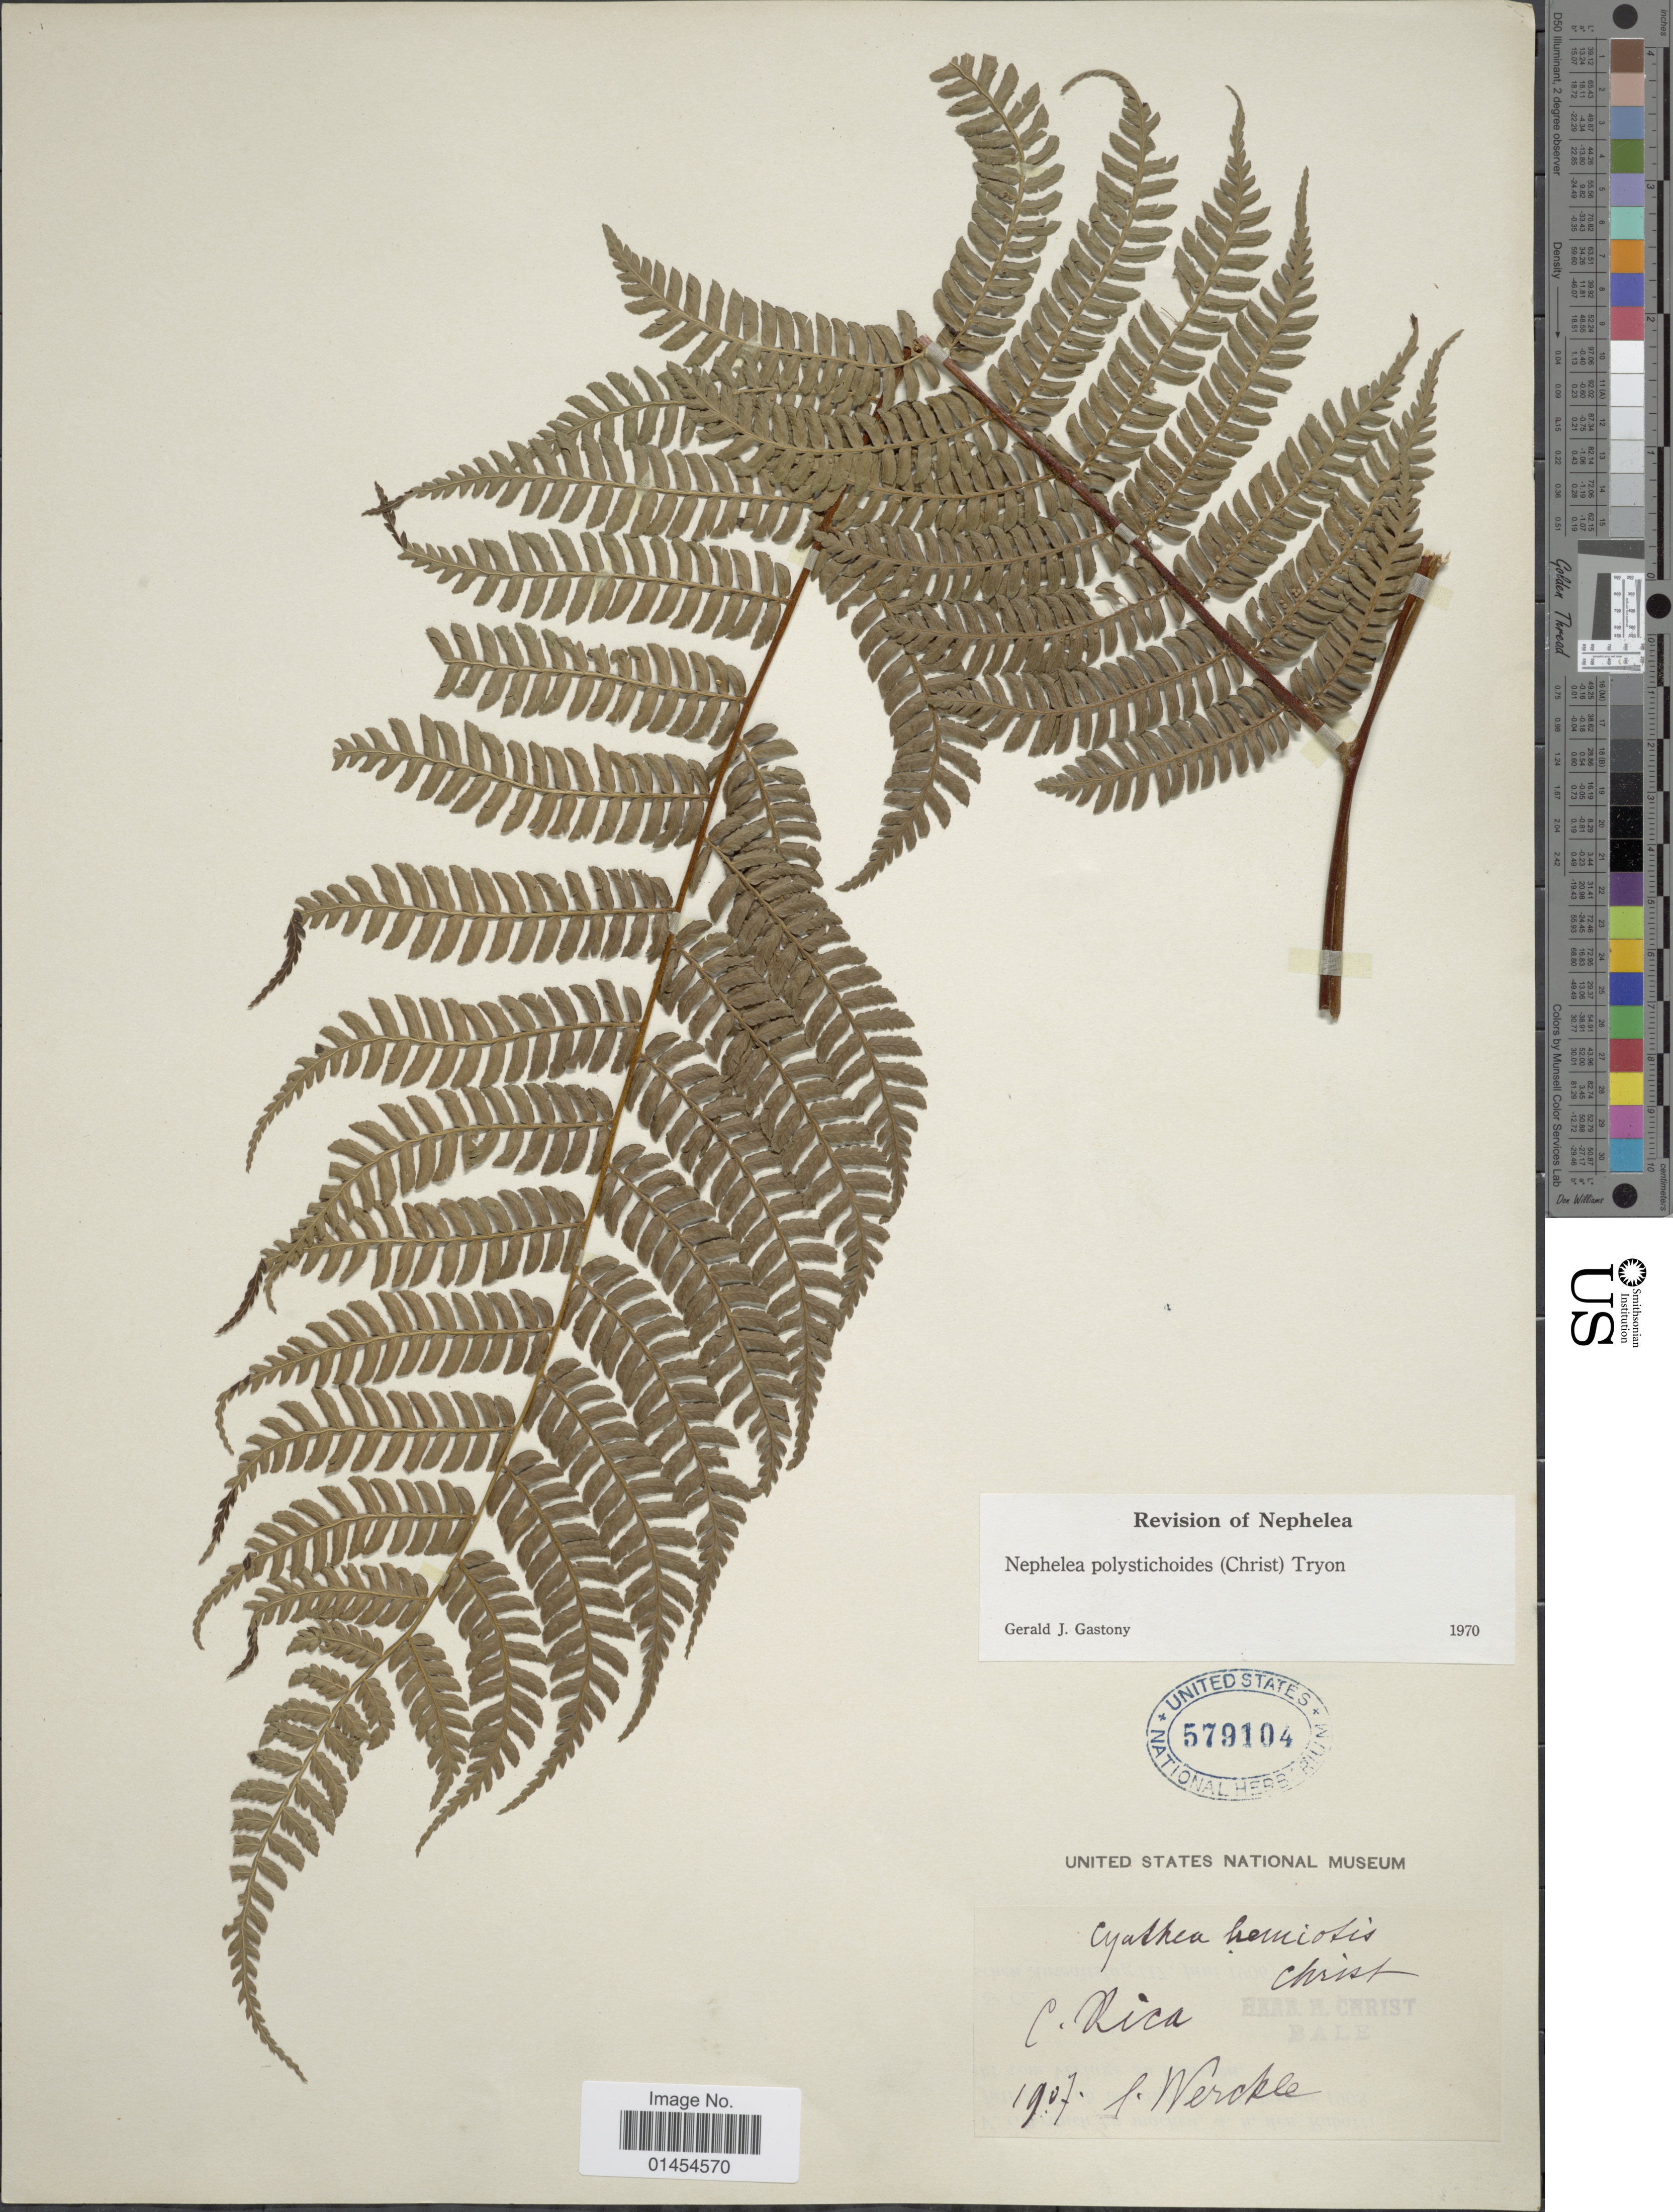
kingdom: Plantae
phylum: Tracheophyta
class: Polypodiopsida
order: Cyatheales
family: Cyatheaceae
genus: Alsophila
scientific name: Alsophila polystichoides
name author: Christ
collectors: C. Wercklé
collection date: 1907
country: Costa Rica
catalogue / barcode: US 579104